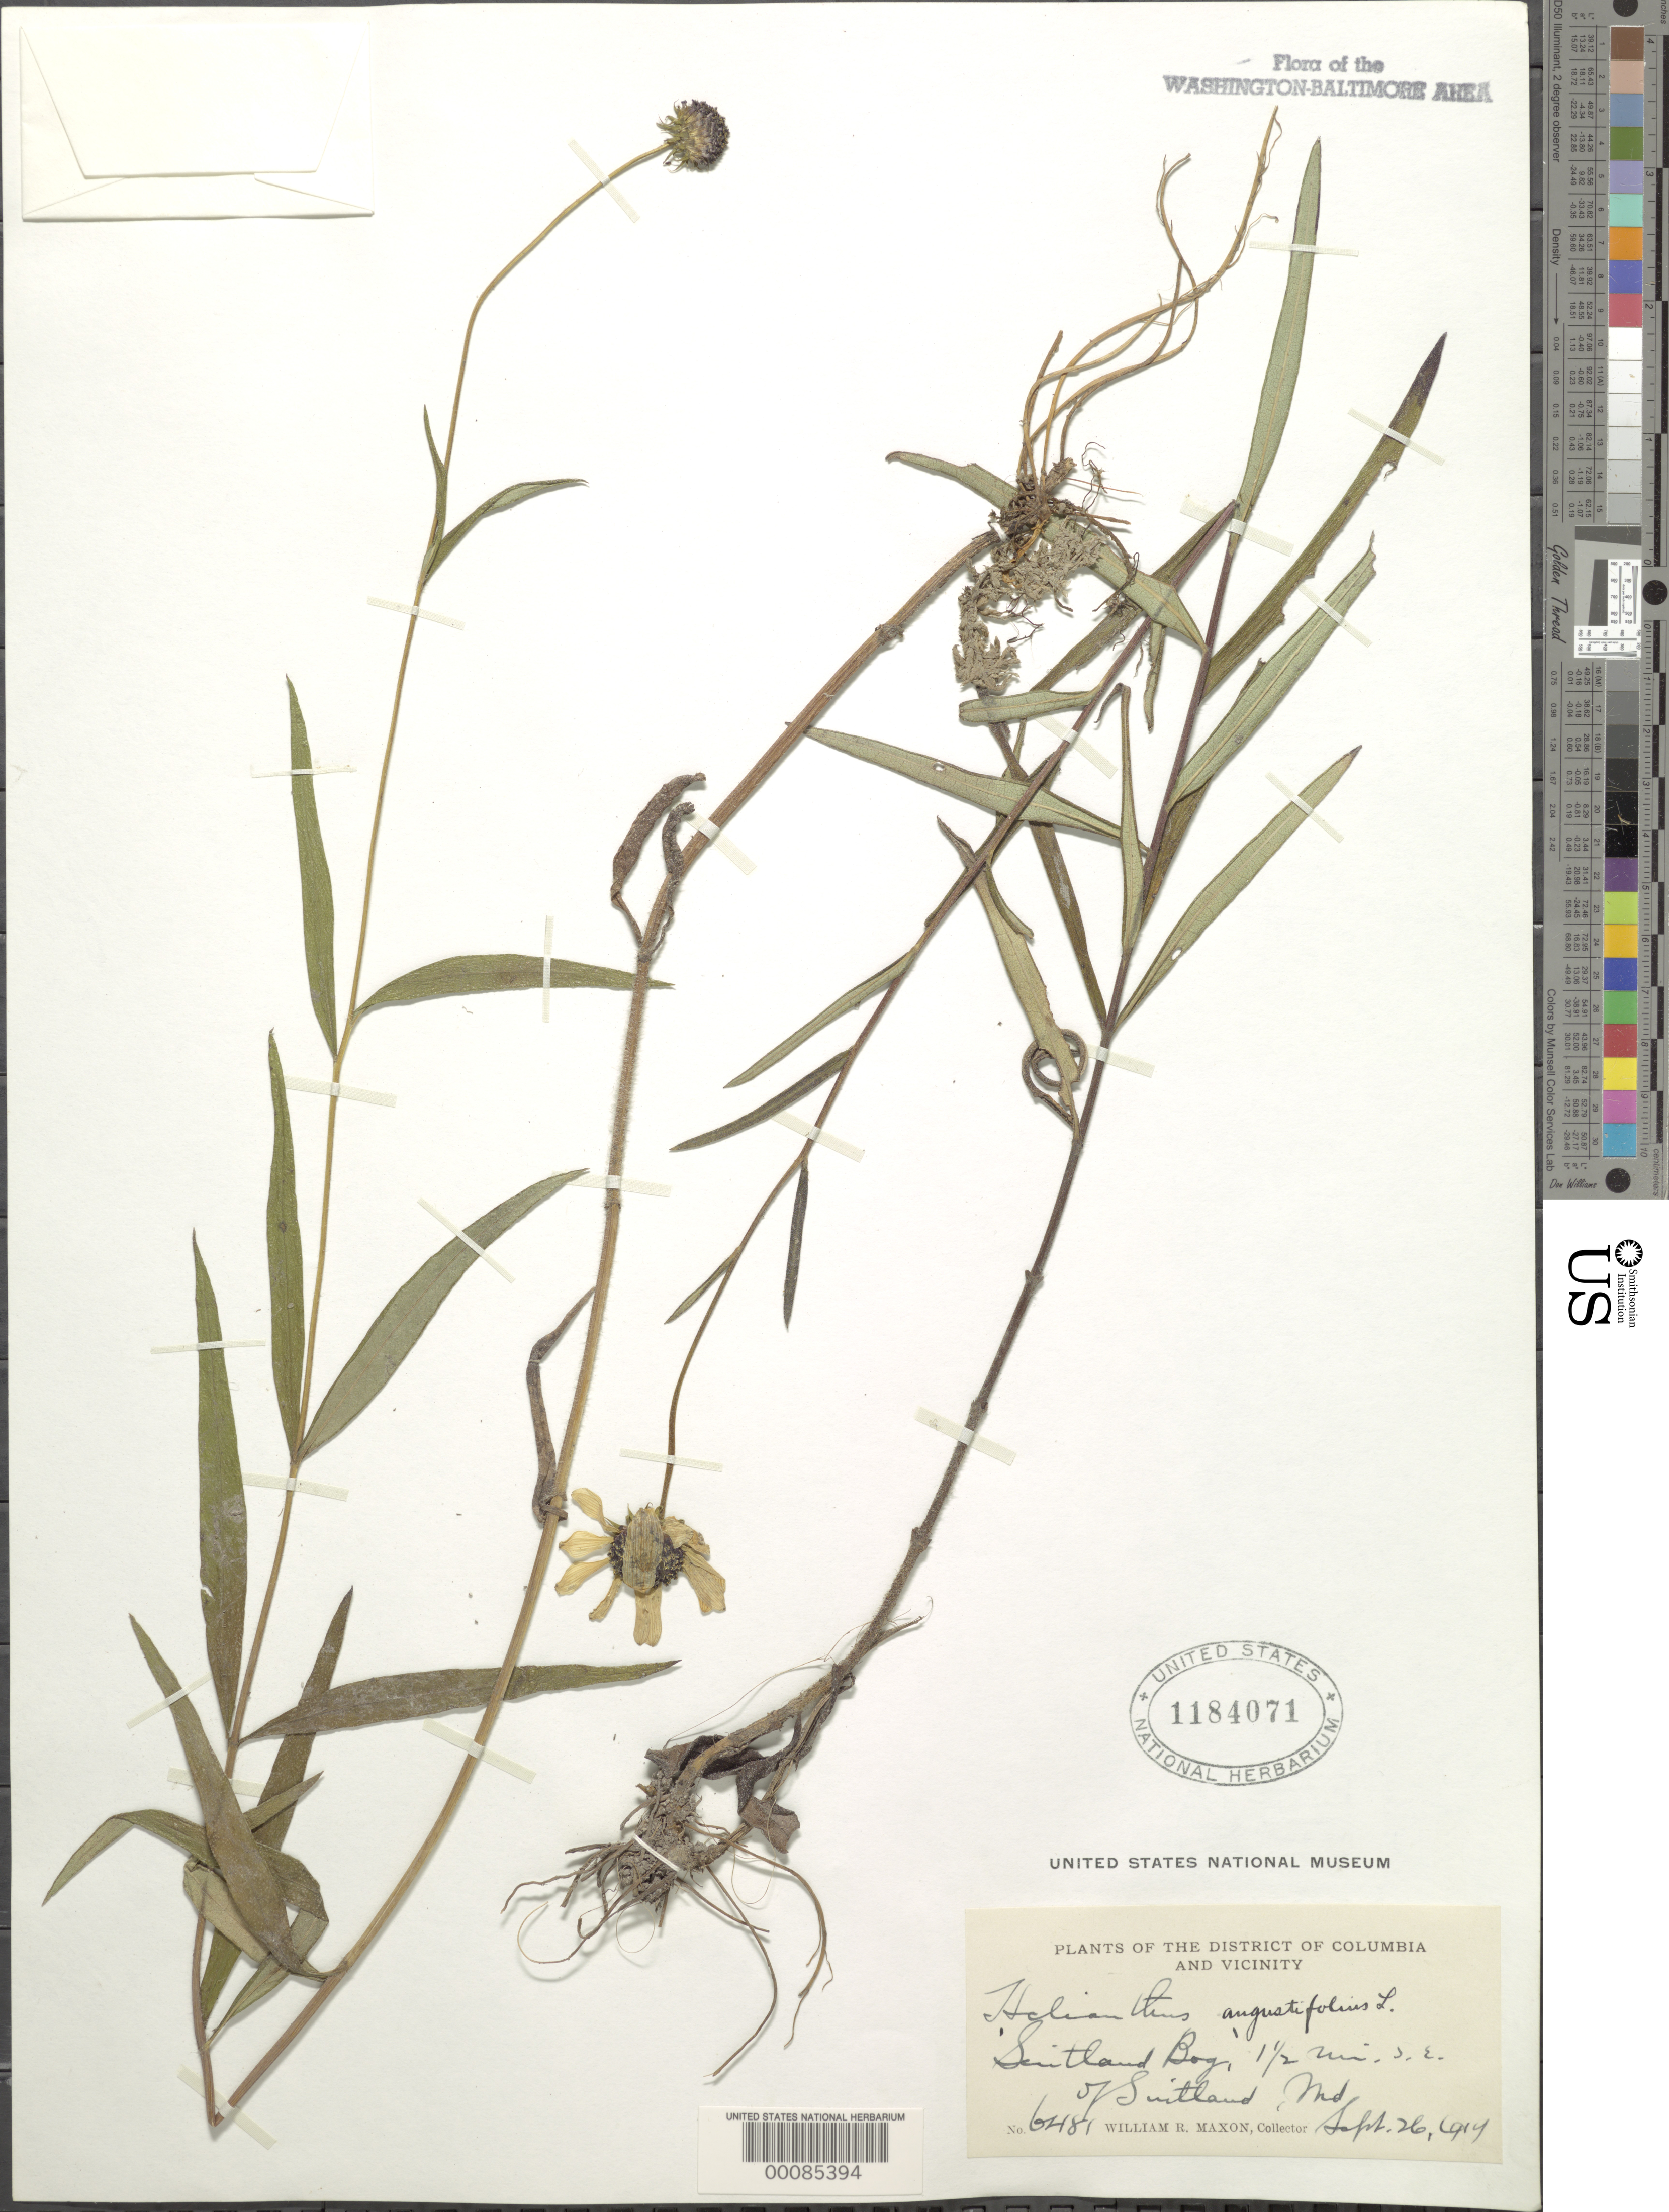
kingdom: Plantae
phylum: Tracheophyta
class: Magnoliopsida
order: Asterales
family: Asteraceae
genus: Helianthus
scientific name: Helianthus angustifolius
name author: L.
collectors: W. R. Maxon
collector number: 6481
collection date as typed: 26 Sep 1919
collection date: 1919-09-26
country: United States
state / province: Maryland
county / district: Prince George's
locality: Suitland Bog SE of Suitland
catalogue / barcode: US 1184071